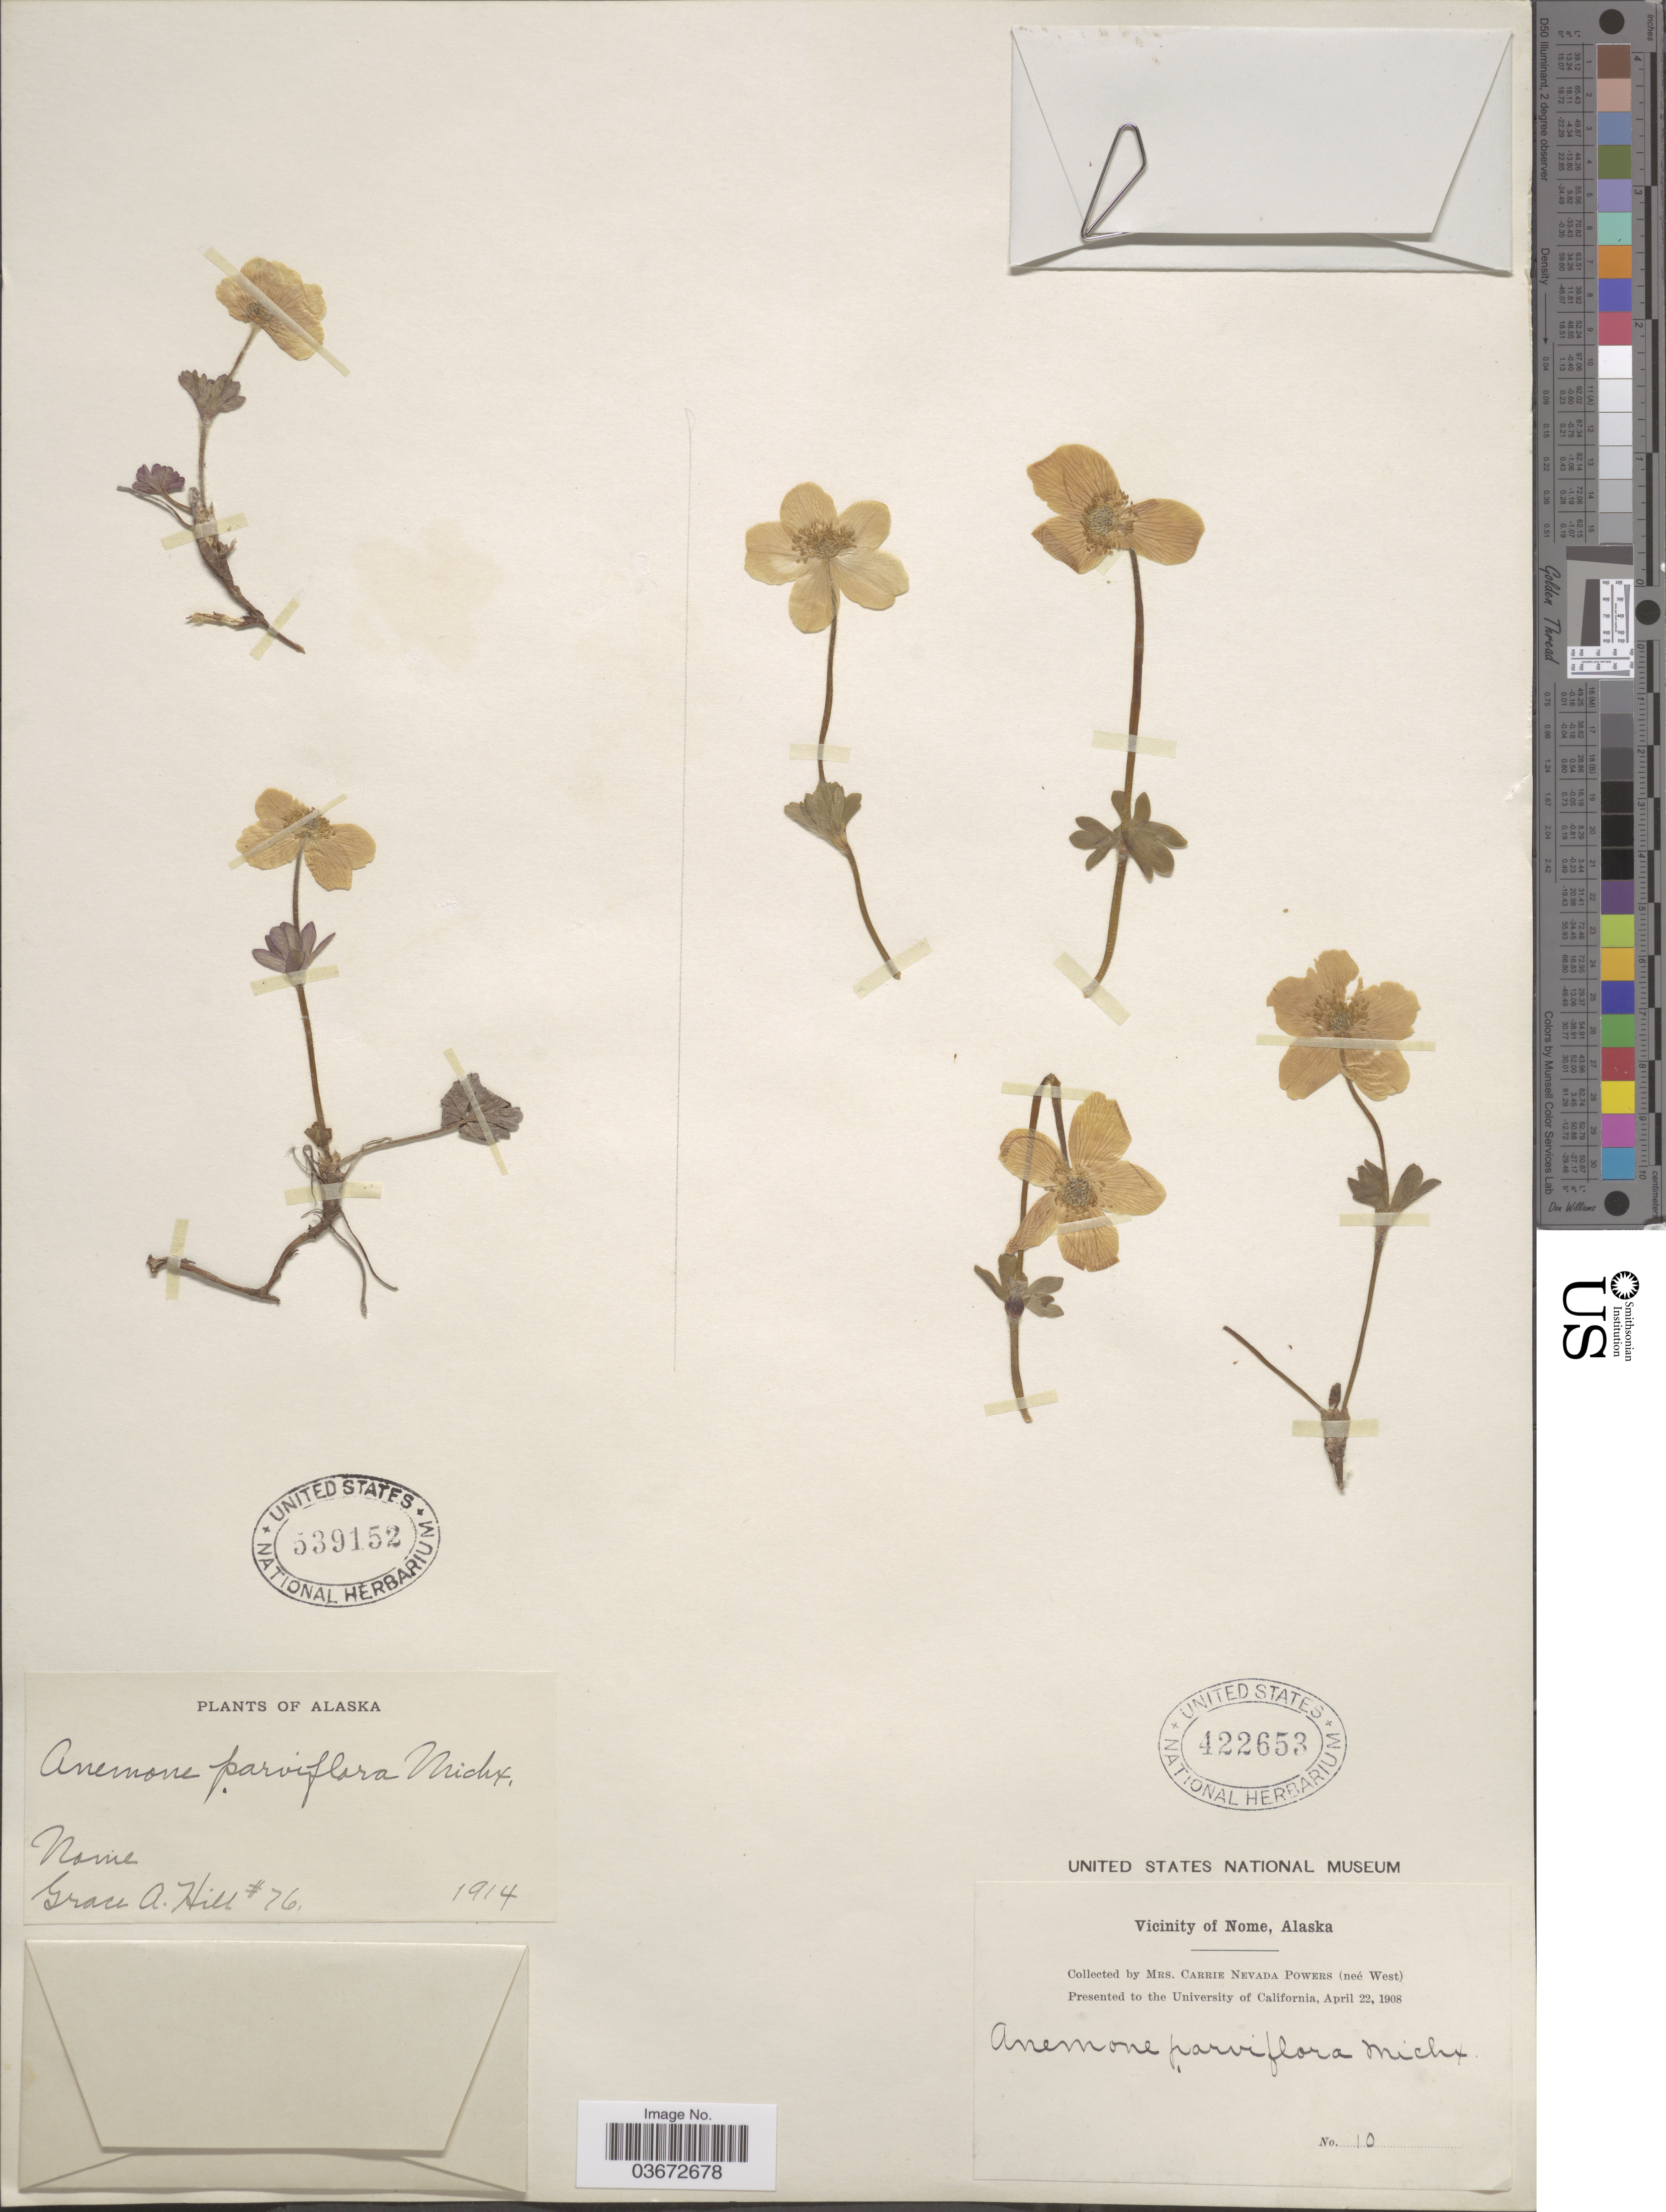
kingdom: Plantae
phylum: Tracheophyta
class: Magnoliopsida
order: Ranunculales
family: Ranunculaceae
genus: Anemone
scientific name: Anemone parviflora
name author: Michx.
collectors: C. Powers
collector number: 10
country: United States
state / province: Alaska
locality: Nome.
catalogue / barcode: US 422653-2